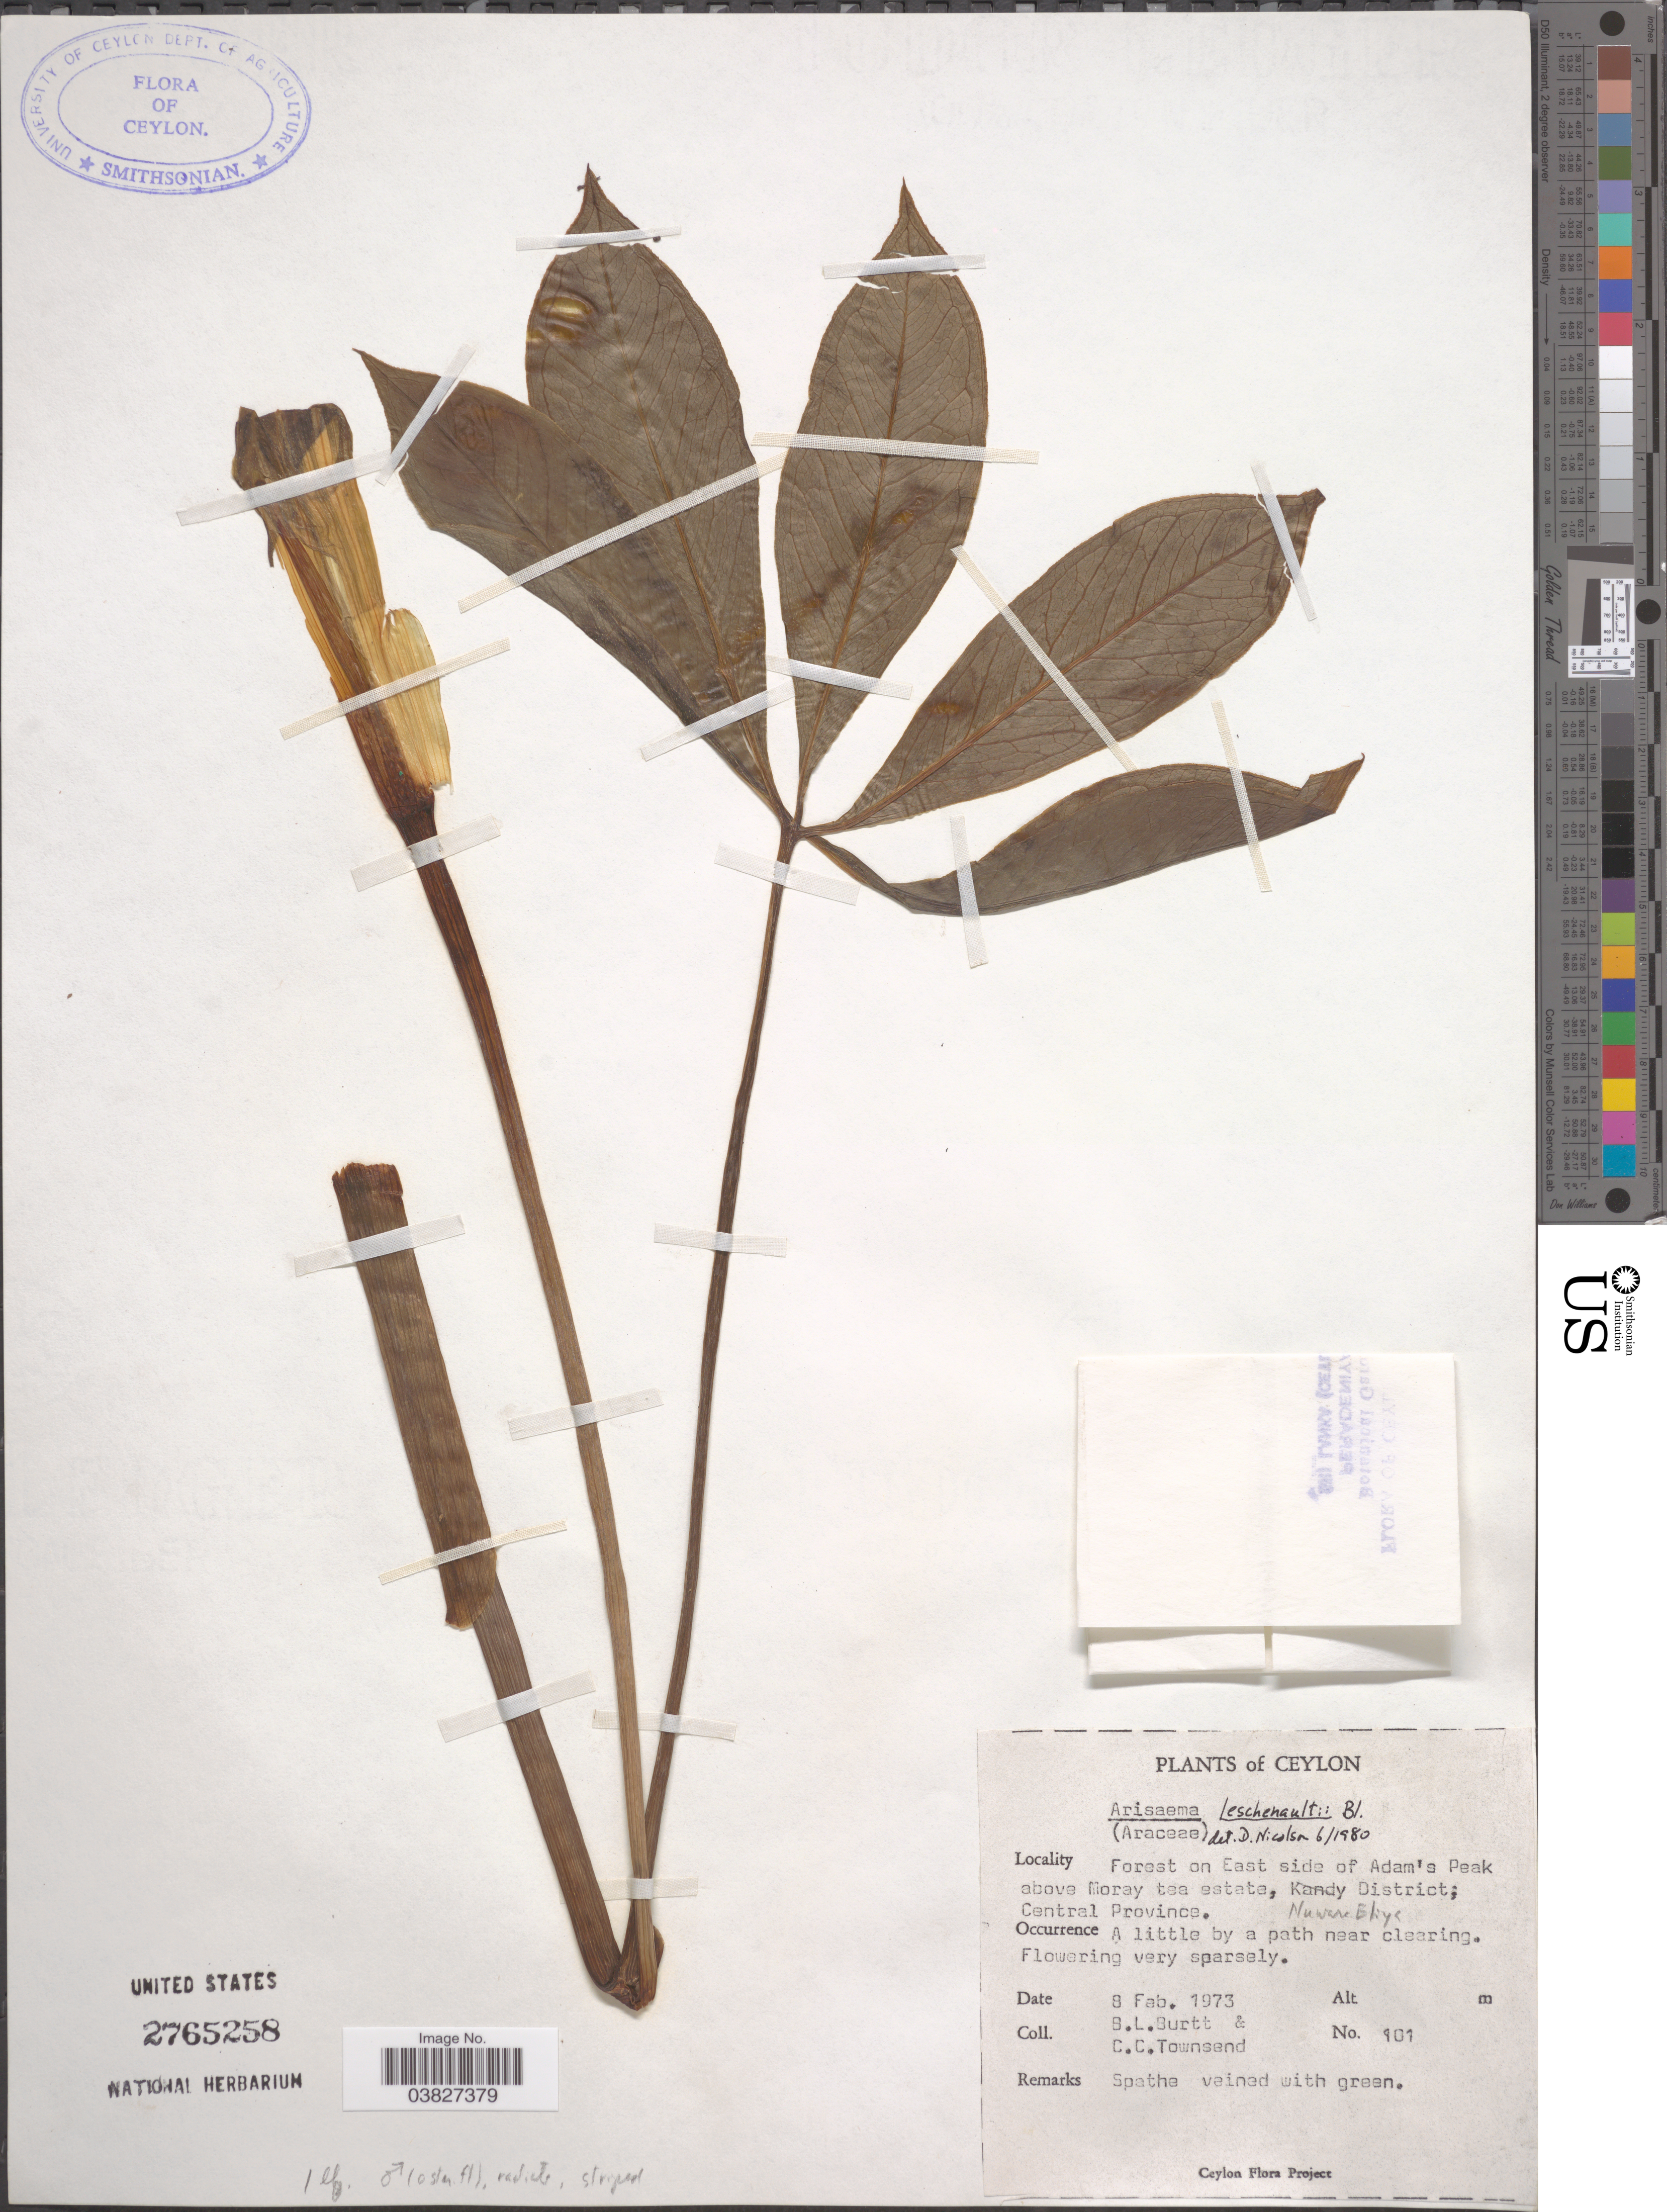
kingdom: Plantae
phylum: Tracheophyta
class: Liliopsida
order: Alismatales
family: Araceae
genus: Arisaema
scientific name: Arisaema leschenaultii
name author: Blume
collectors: B. L. Burtt & C. C. Townsend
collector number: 101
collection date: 1973-02-08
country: Sri Lanka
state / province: Central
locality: Ceylon. Forest on East side of Adam's Peak above Moray tea estate, Nuwara Eliya District; Central Province. A little by a path near clearing.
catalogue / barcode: US 2765258